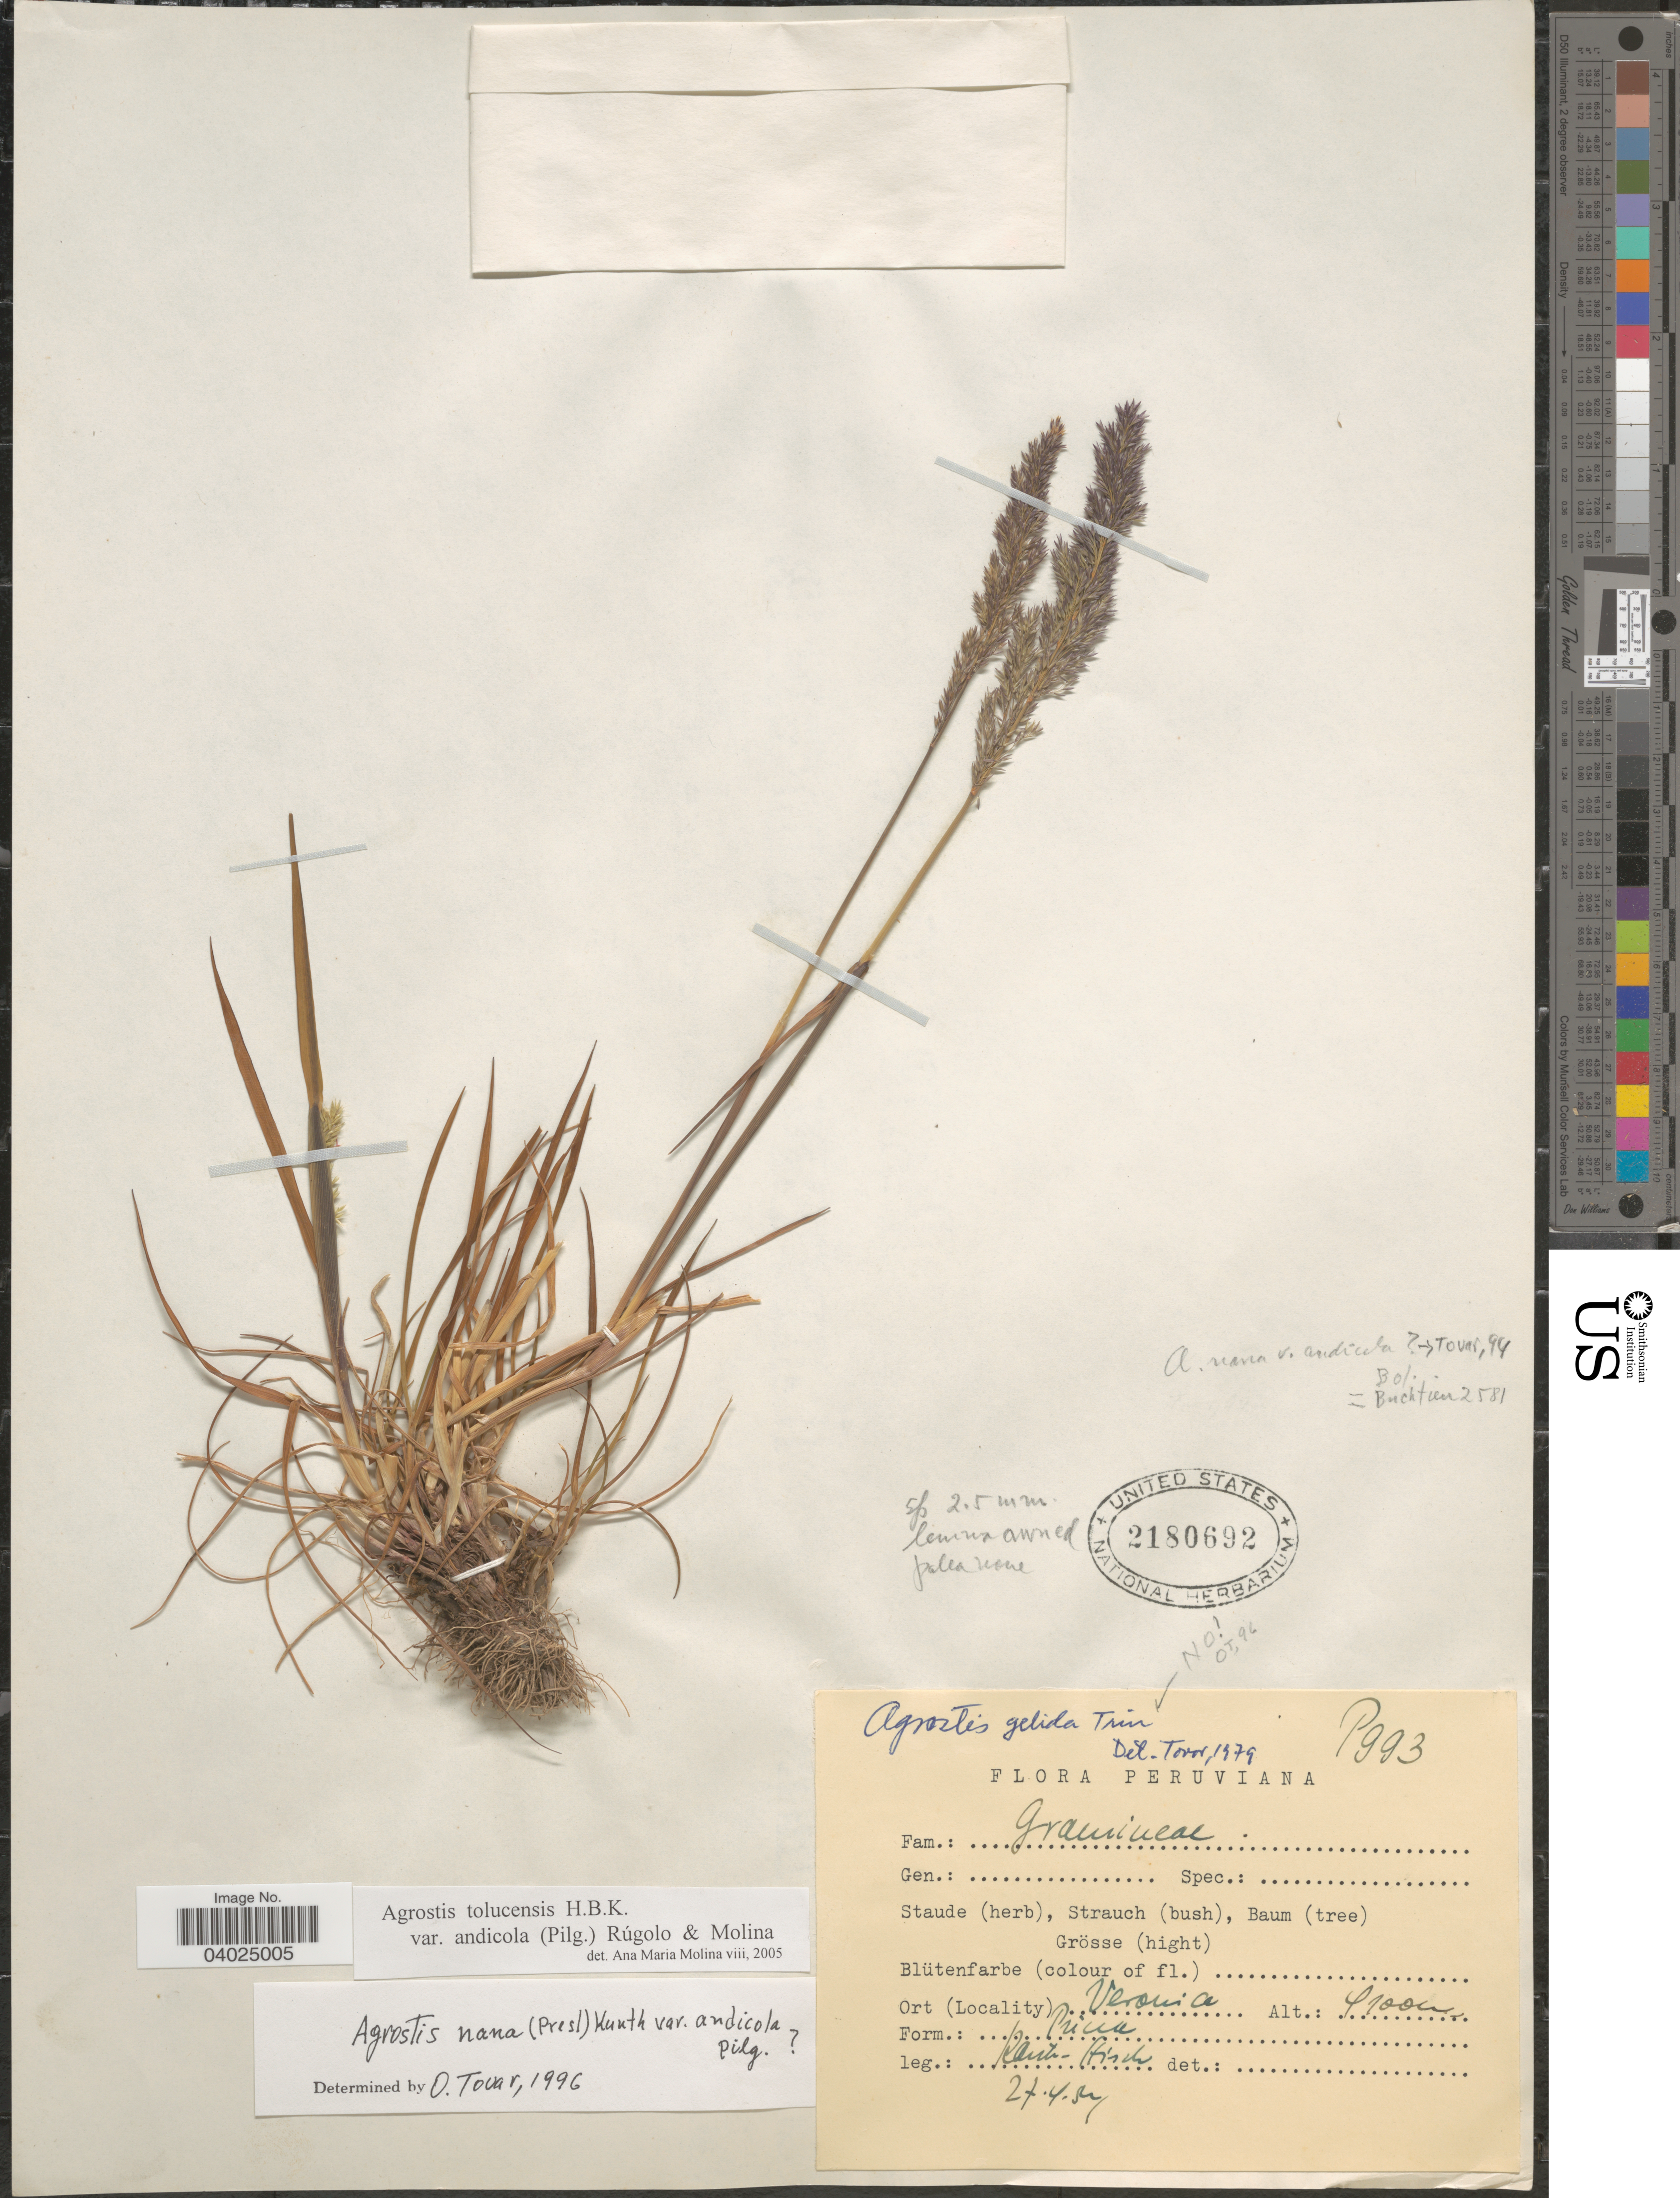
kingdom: Plantae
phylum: Tracheophyta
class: Liliopsida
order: Poales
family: Poaceae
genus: Agrostis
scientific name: Agrostis tolucensis var. andicola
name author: (Pilg.) Rúgolo & A.M. Molina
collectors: W. Rauh & G. Hirsch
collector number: P993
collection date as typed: Transcribed d/m/y: 27/4/57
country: Peru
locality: Veronica.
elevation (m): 4100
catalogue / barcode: US 2180692